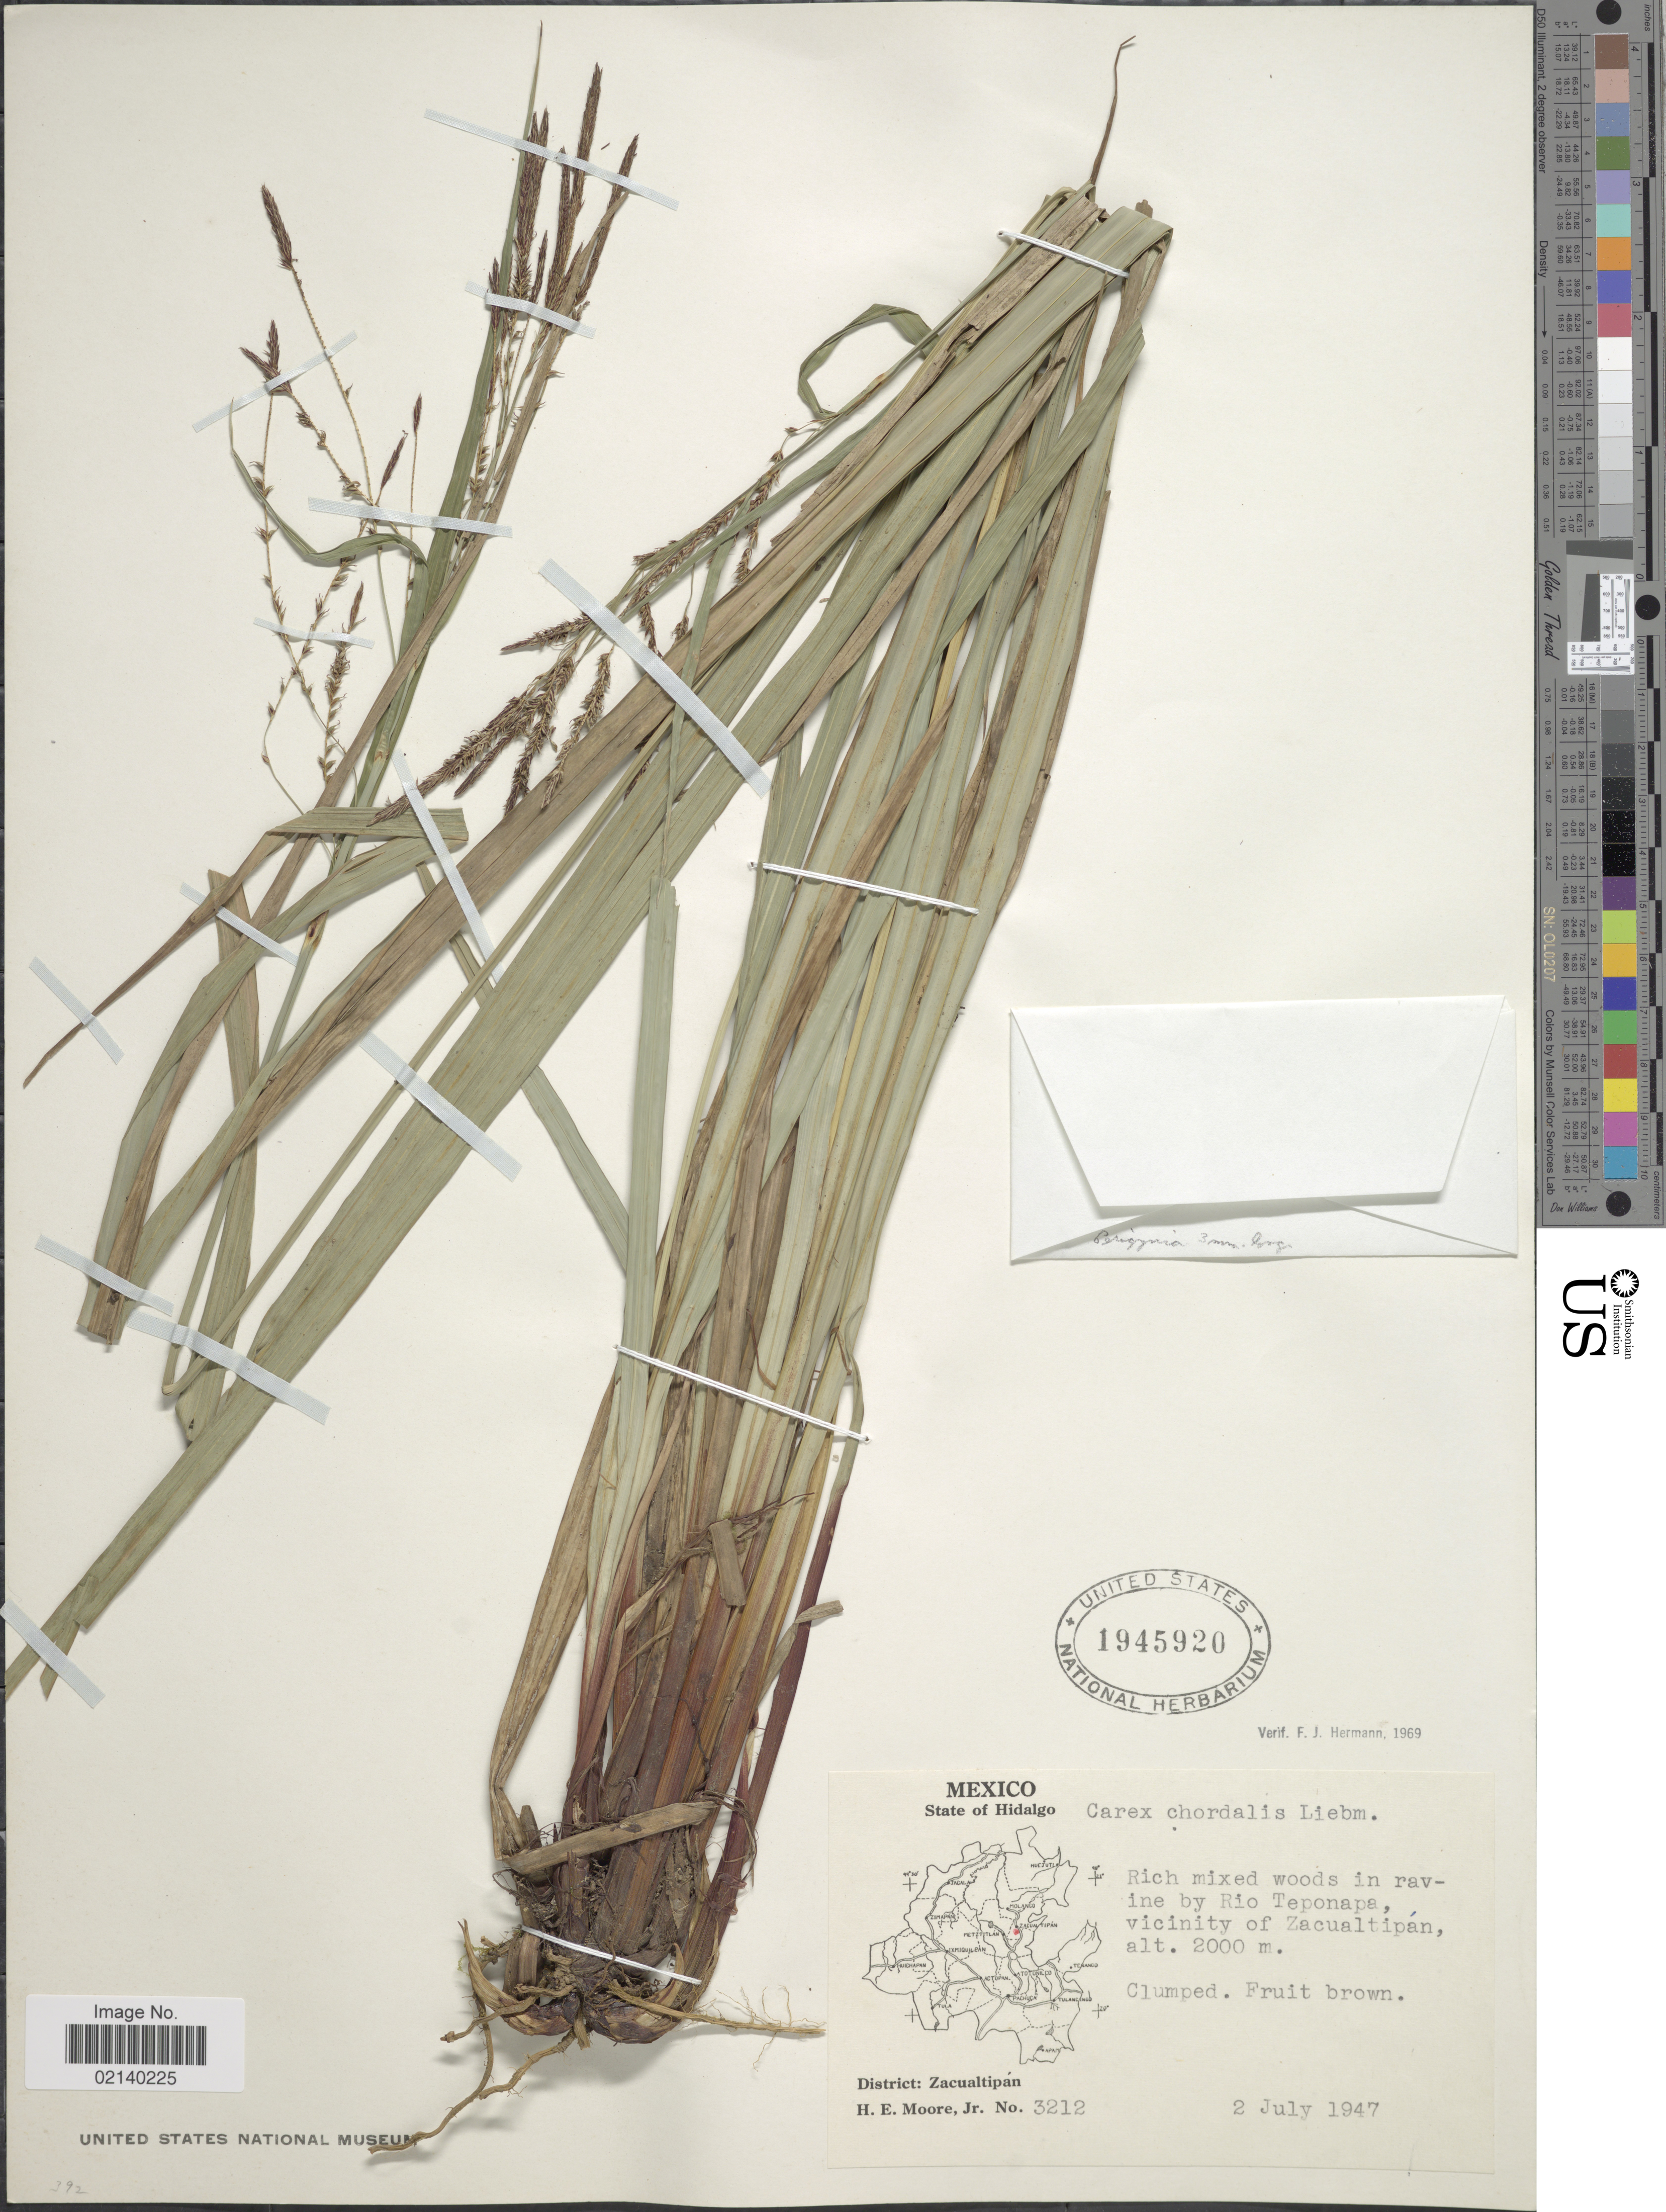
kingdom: Plantae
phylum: Tracheophyta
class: Liliopsida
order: Poales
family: Cyperaceae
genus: Carex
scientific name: Carex chordalis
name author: Liebm.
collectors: H. Moore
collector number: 3212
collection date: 1947-07-02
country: Mexico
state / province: Hidalgo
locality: Rich mixed woods in ravine by Rio Teponapa, vicinity of Zacualtipan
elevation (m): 2000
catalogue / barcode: US 1945920